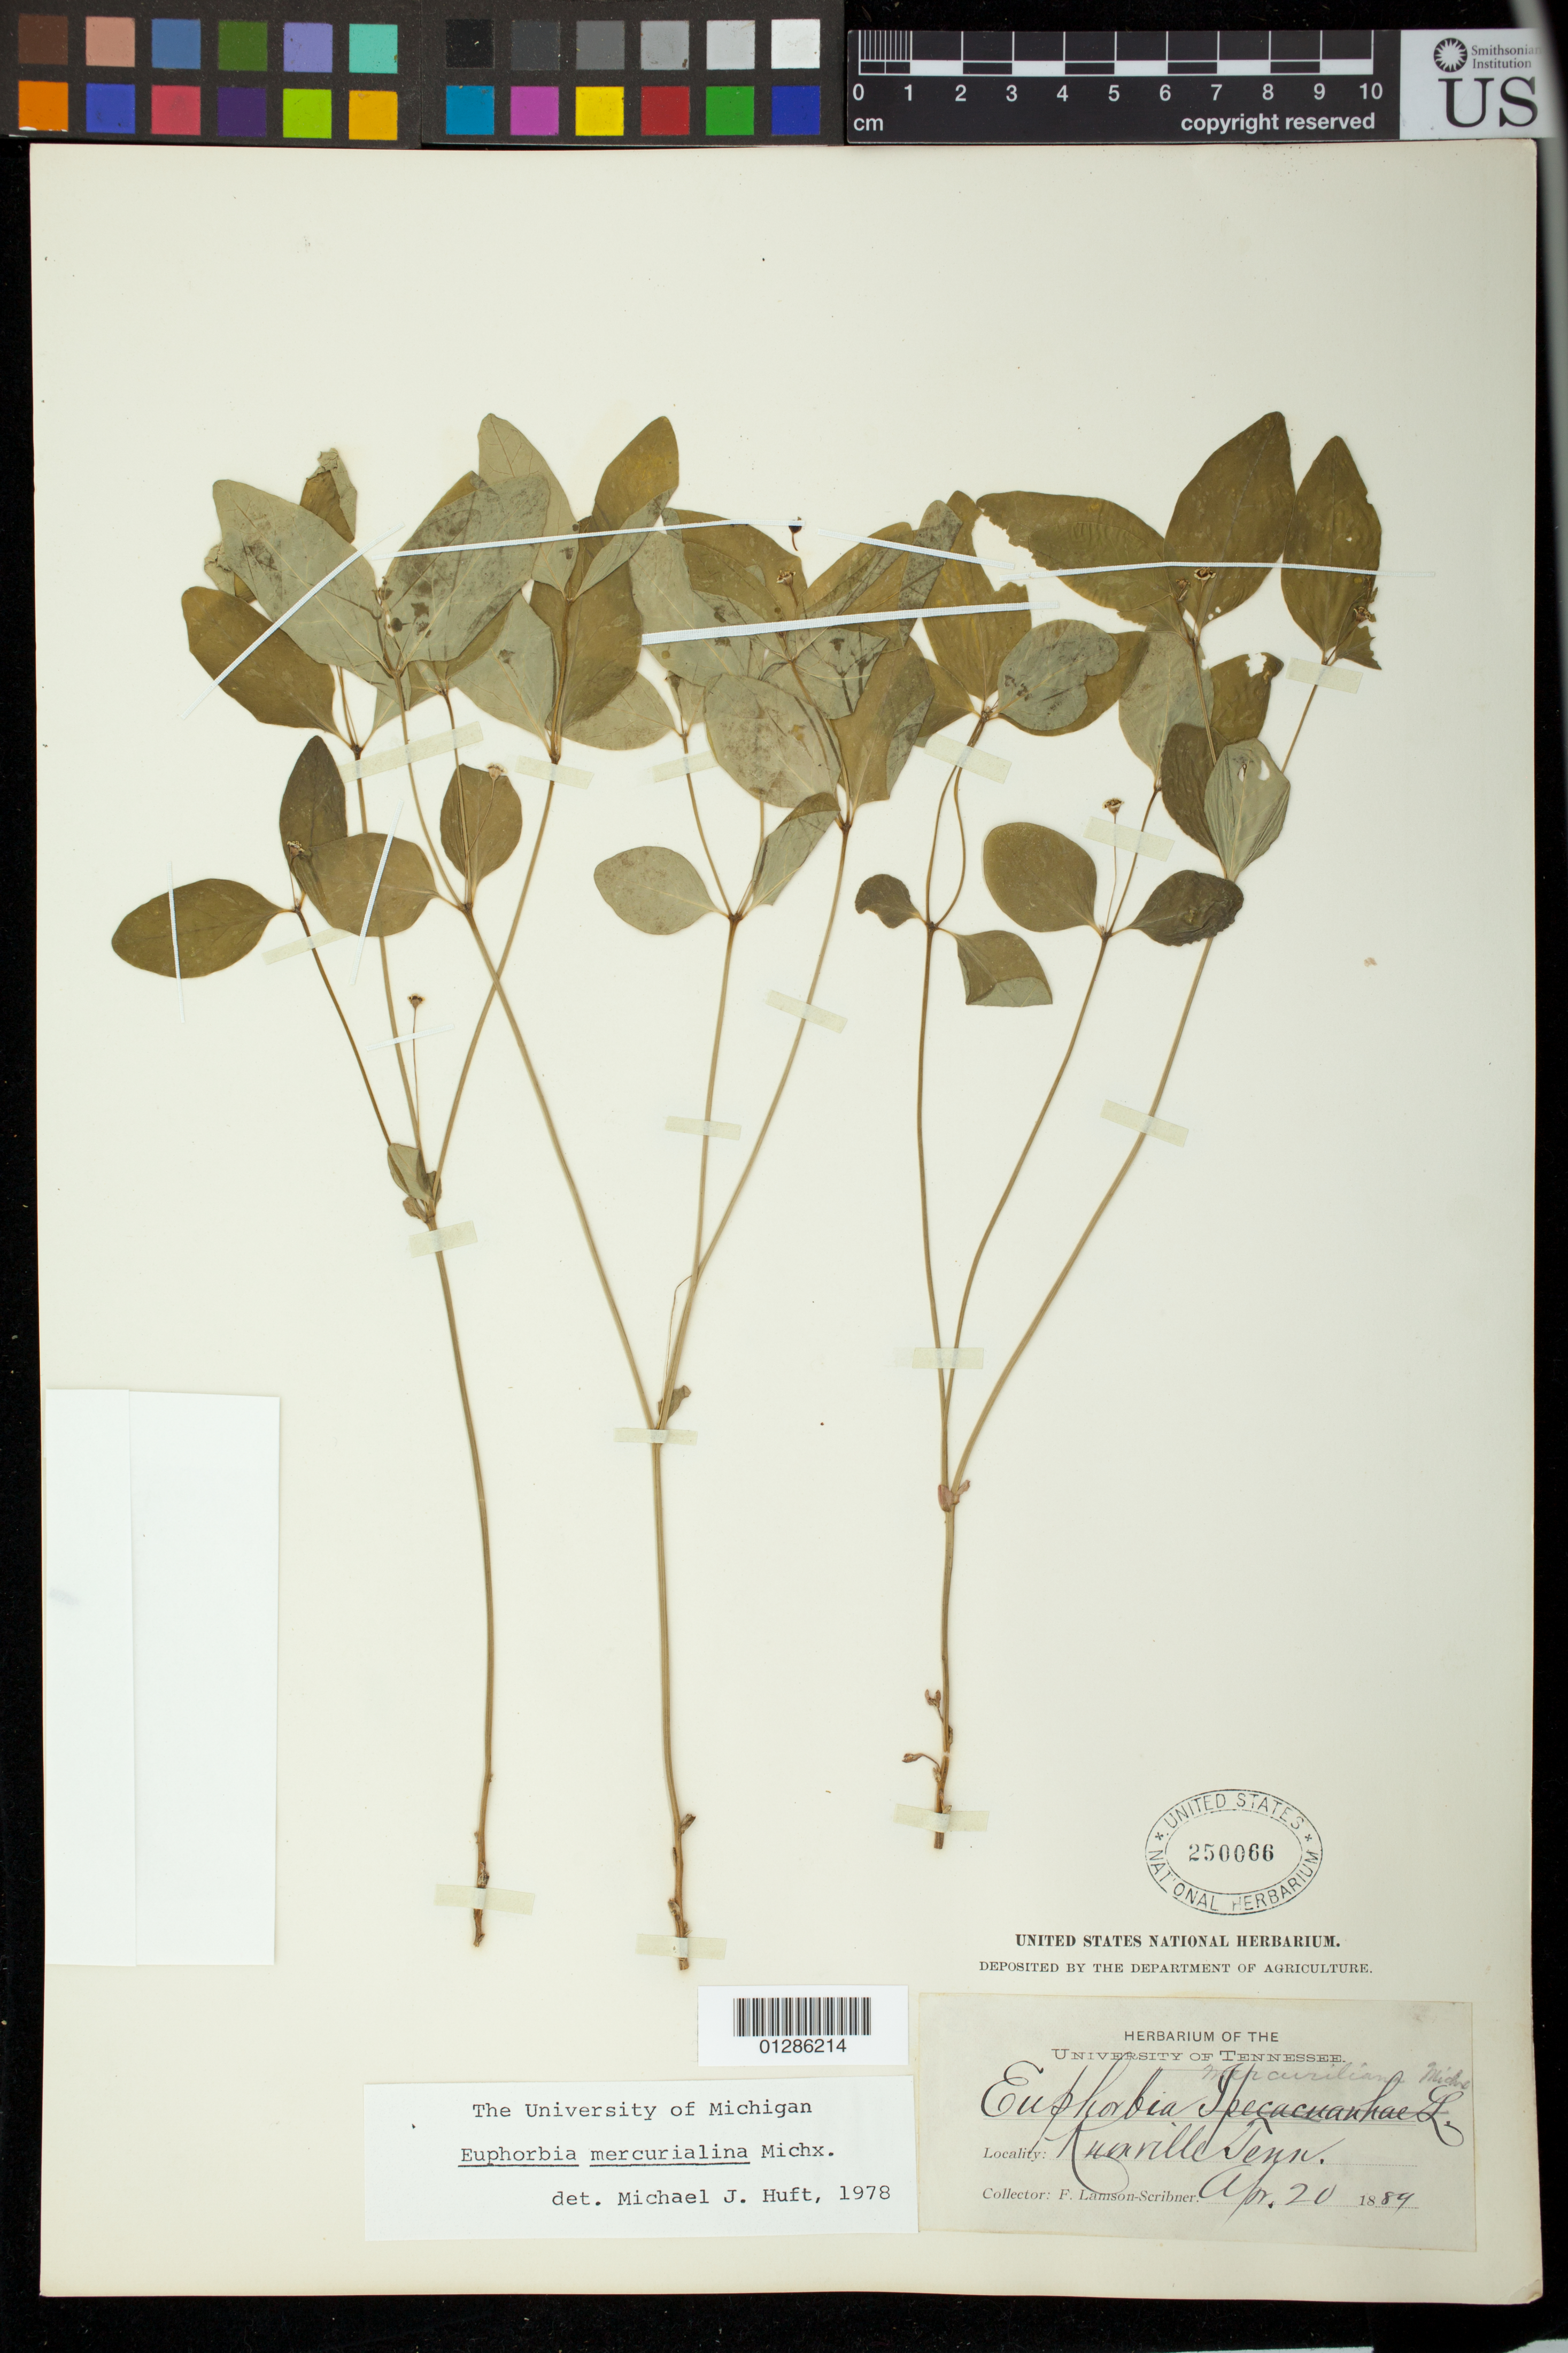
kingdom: Plantae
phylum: Tracheophyta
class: Magnoliopsida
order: Malpighiales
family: Euphorbiaceae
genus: Euphorbia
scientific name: Euphorbia mercurialina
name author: Michx.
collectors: F. Lamson-Scribner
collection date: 1889-04-20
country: United States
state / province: Tennessee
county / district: Knox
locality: Knoxville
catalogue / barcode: US 250066